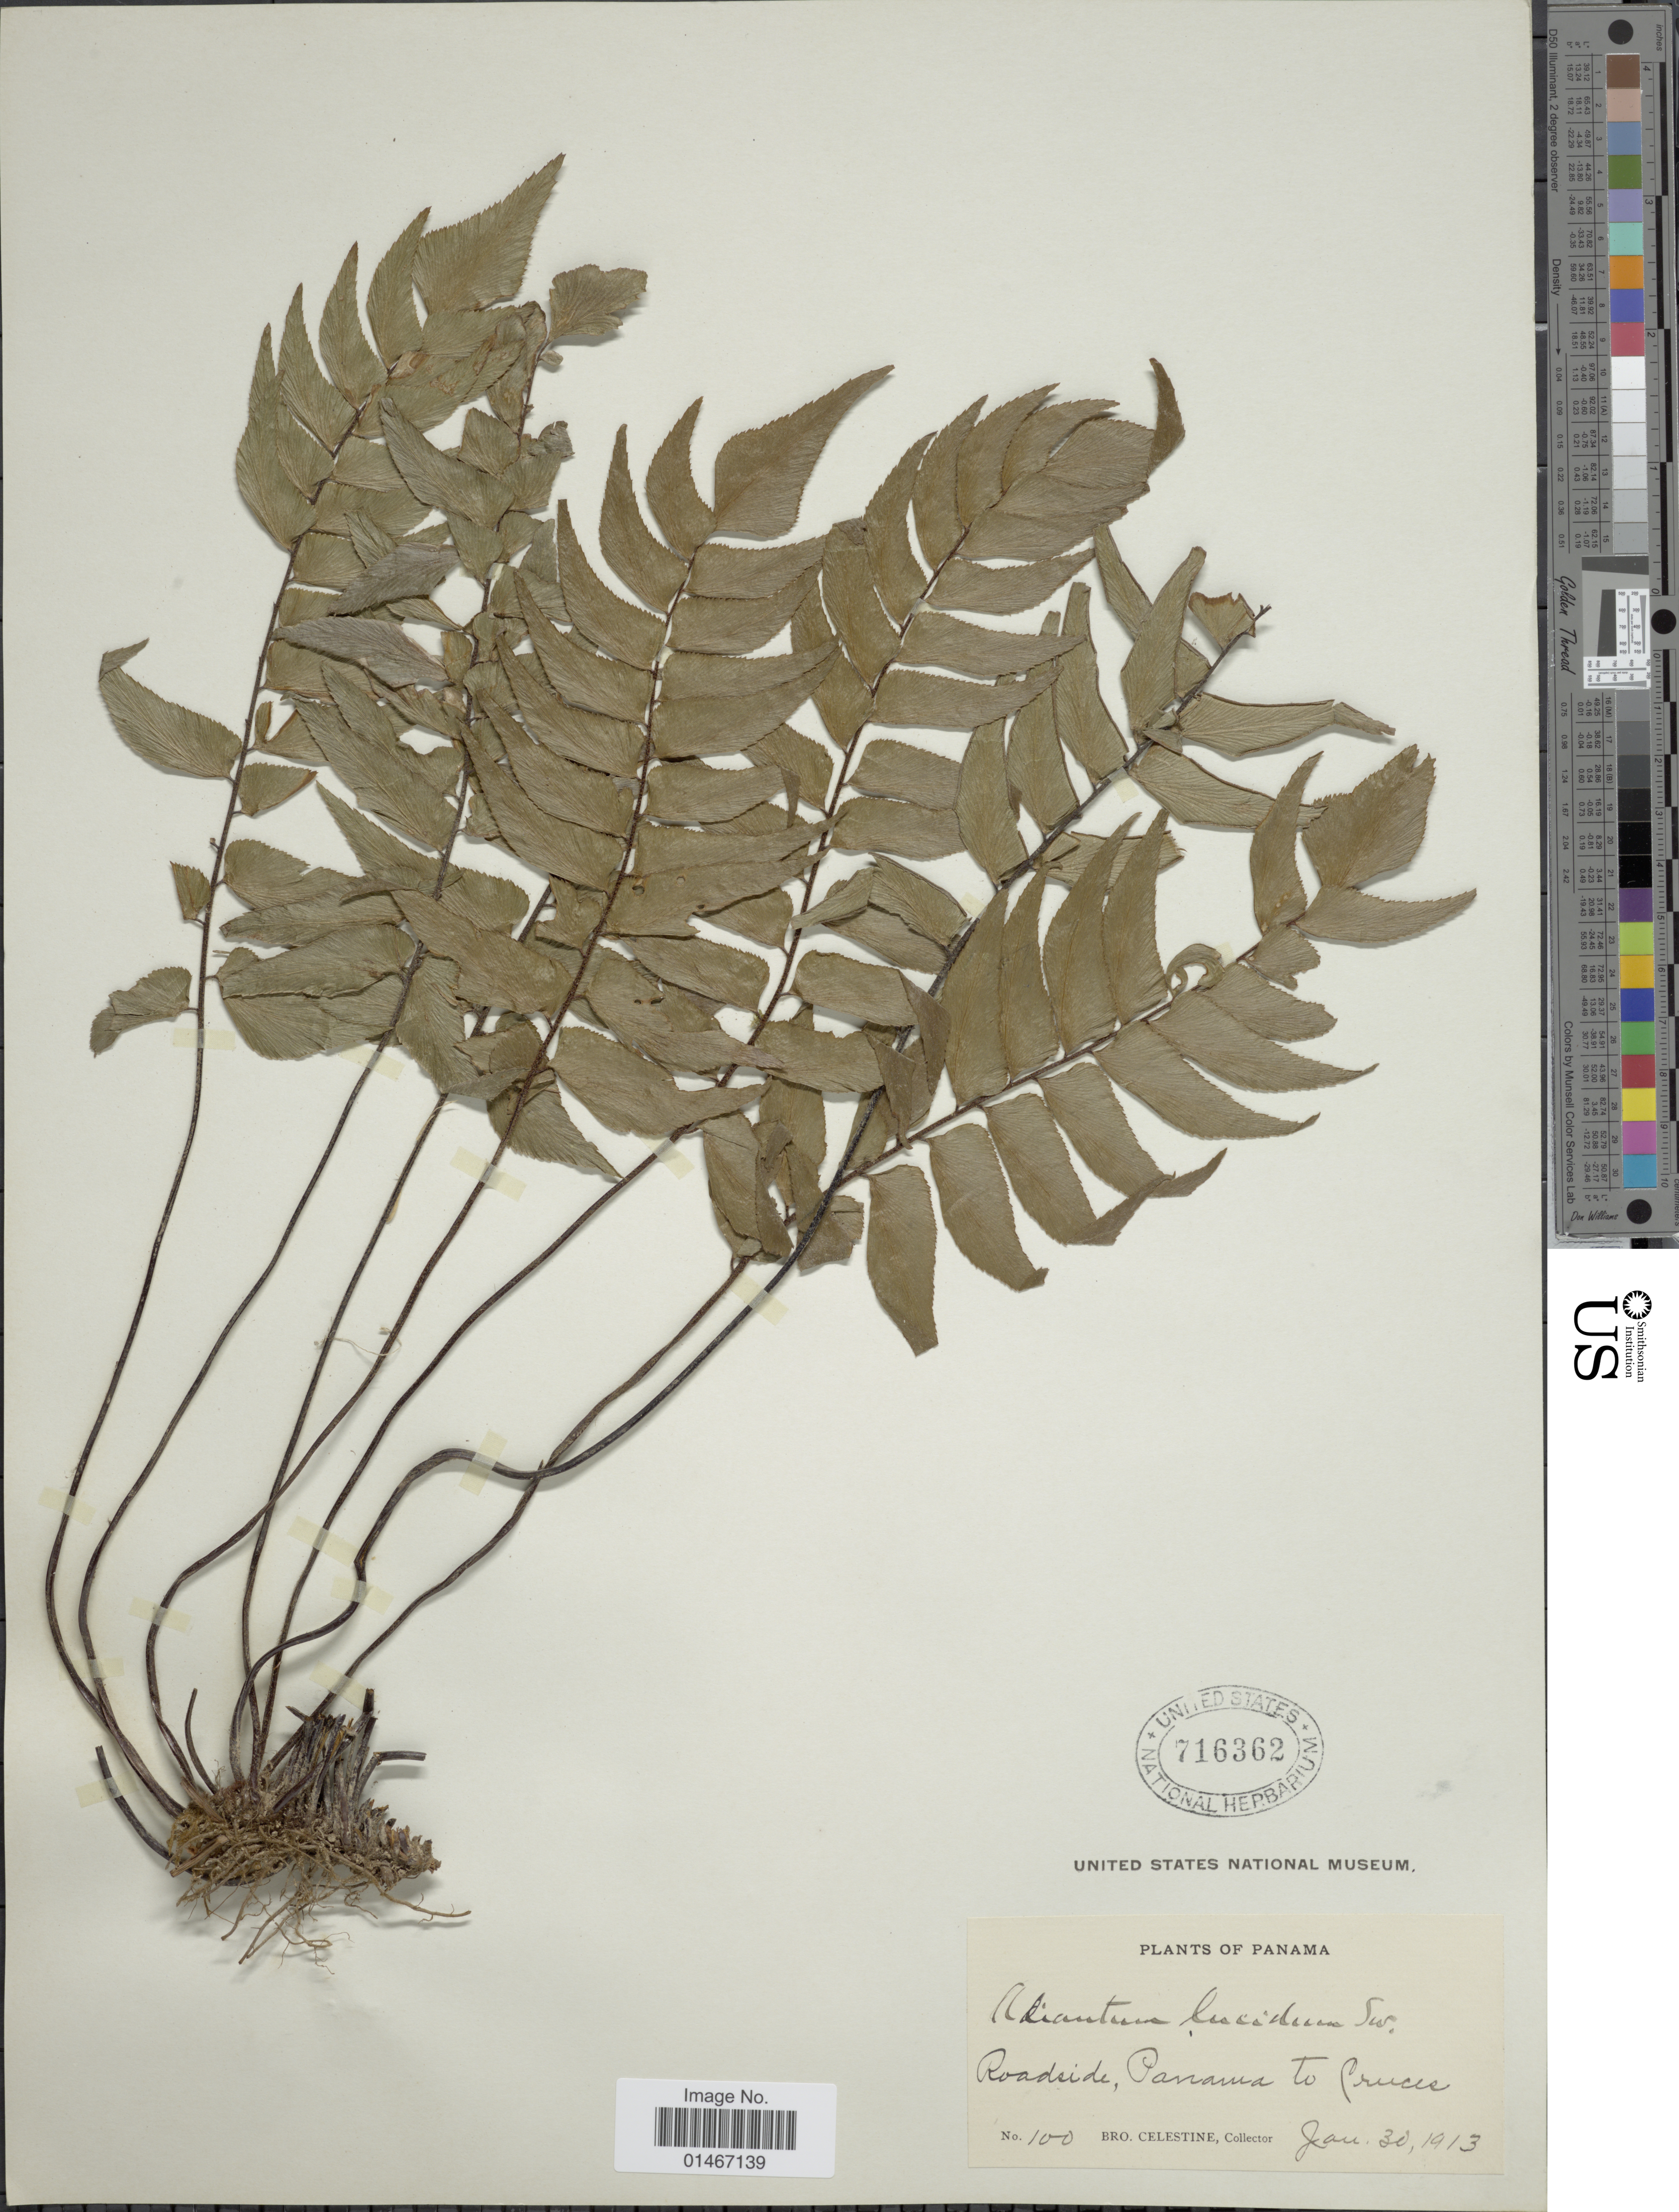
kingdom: Plantae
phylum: Tracheophyta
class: Polypodiopsida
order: Polypodiales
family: Pteridaceae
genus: Adiantum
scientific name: Adiantum lucidum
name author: (Cav.) Sw.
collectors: B. Celestine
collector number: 100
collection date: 1913-01-30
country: Panama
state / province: Panamá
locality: Panama to Cruces.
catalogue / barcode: US 716362